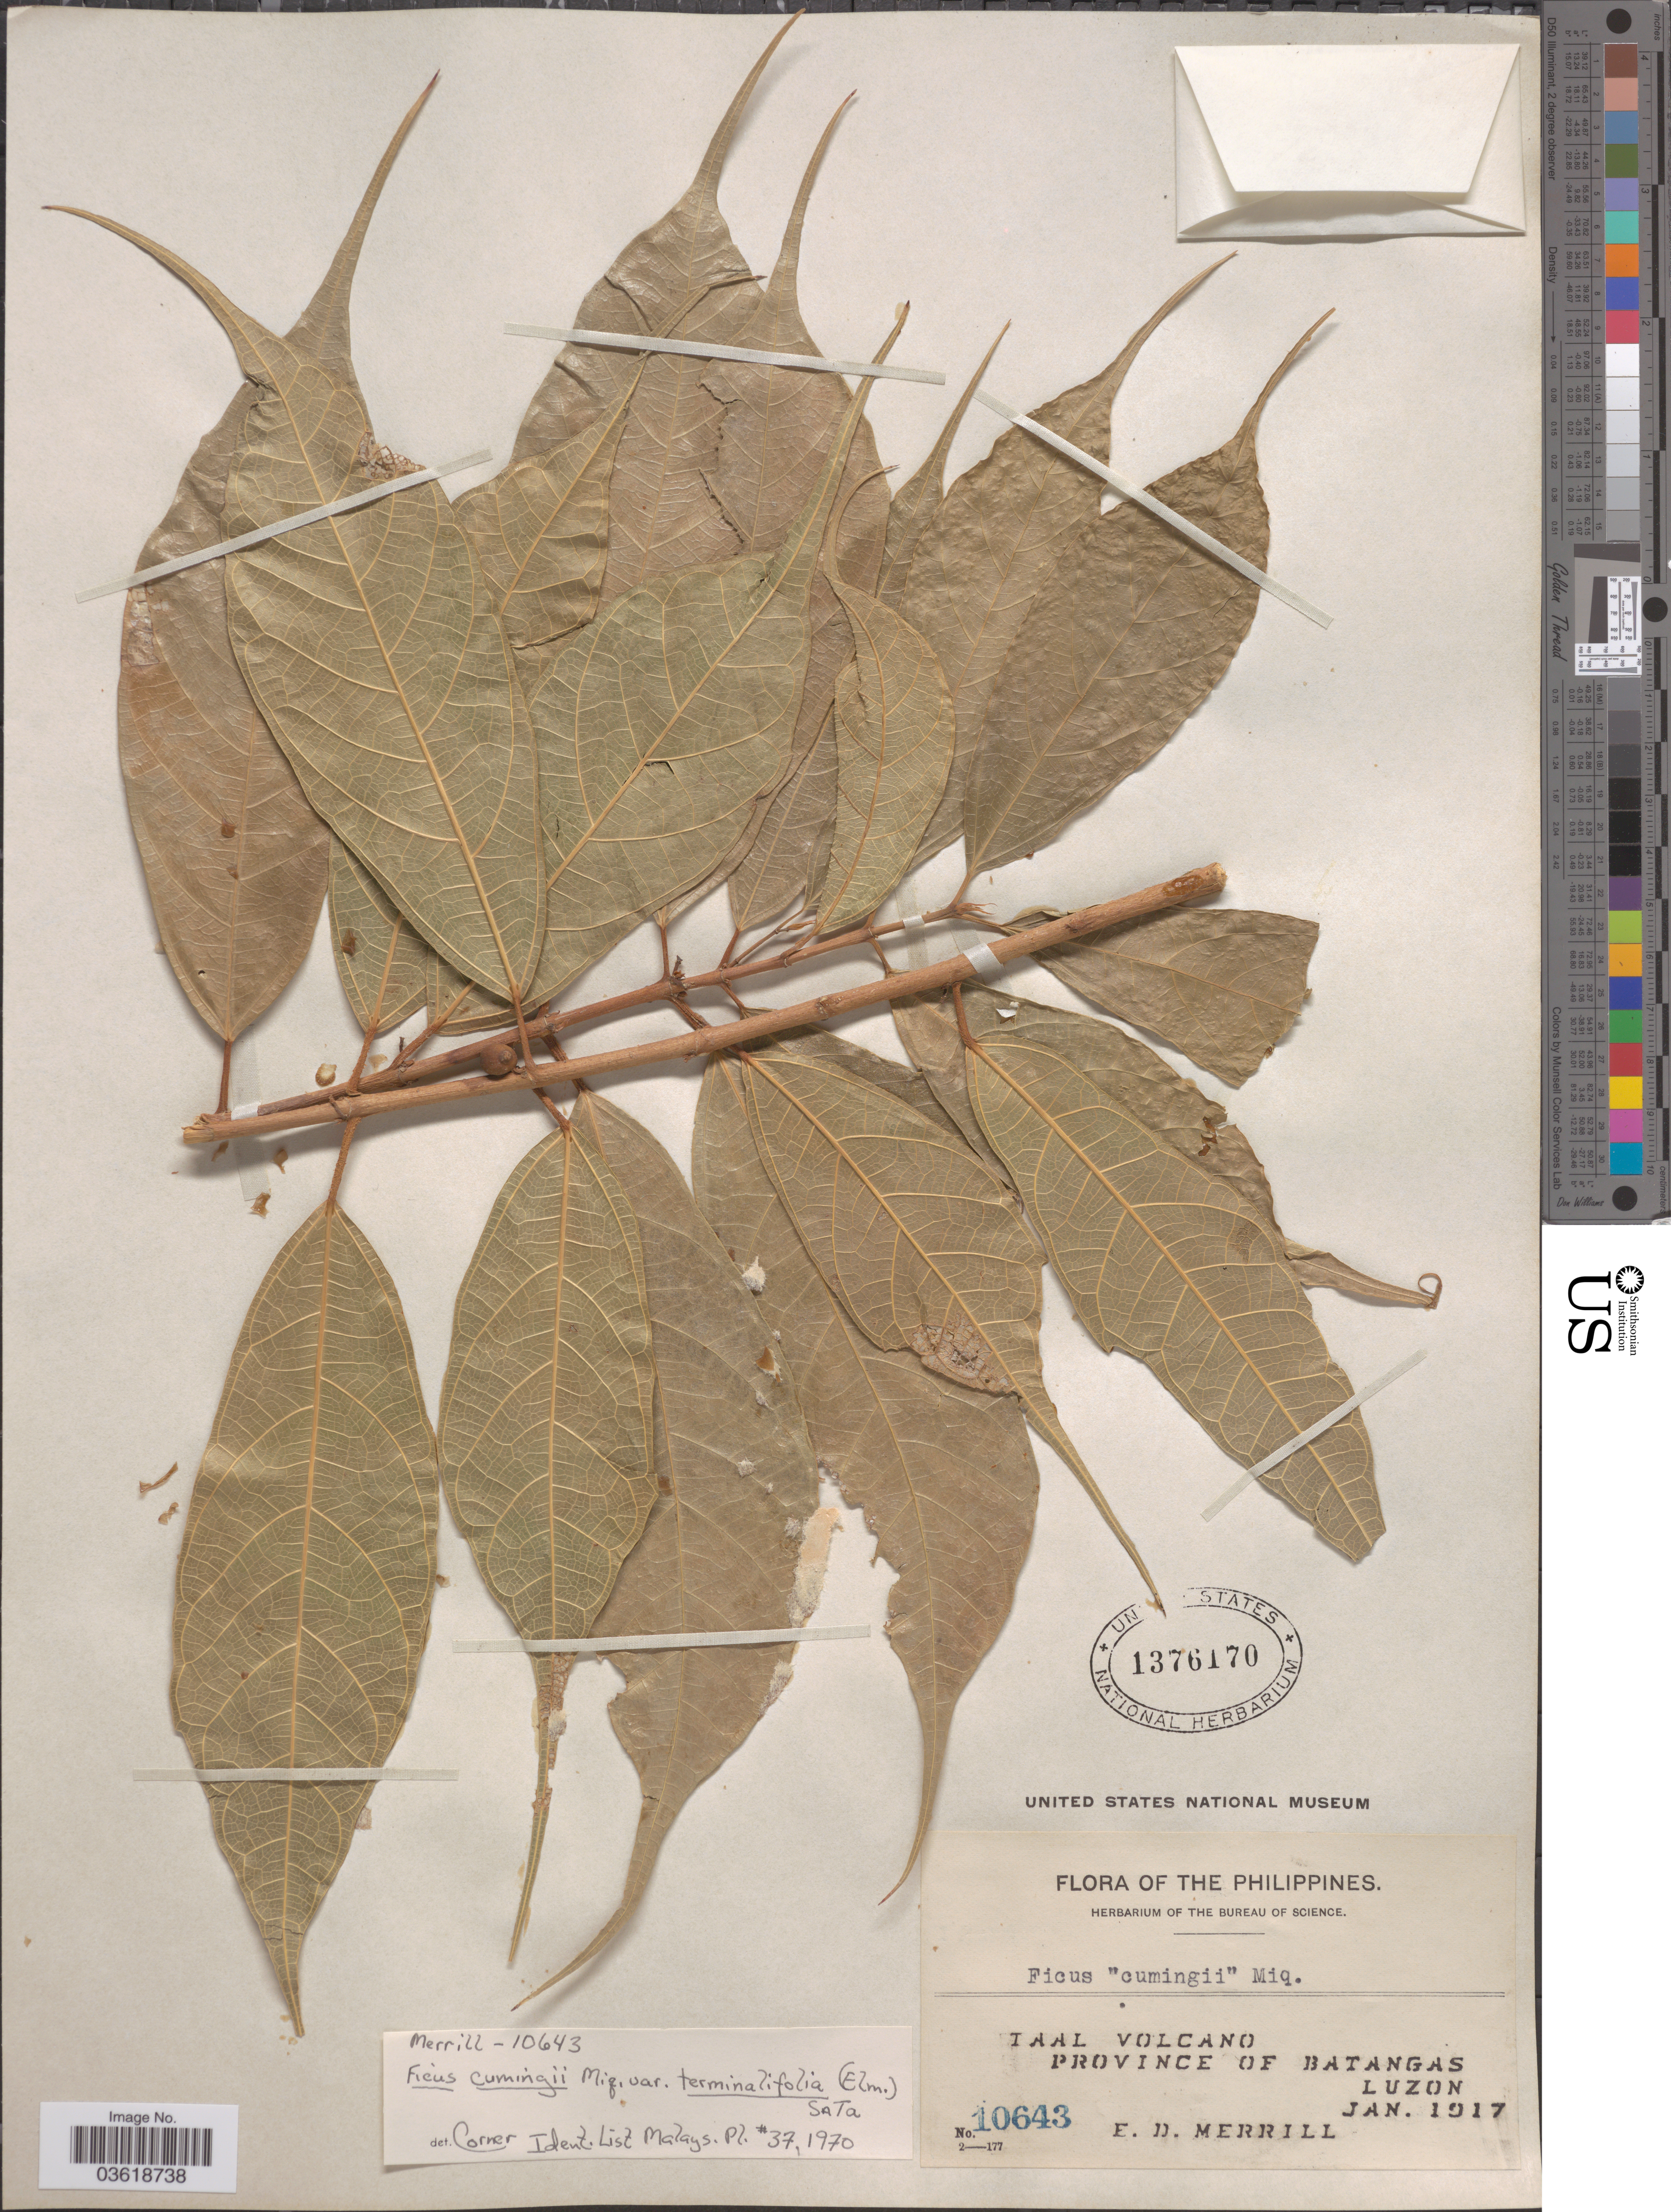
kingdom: Plantae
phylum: Tracheophyta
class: Magnoliopsida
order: Rosales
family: Moraceae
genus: Ficus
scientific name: Ficus terminalifolia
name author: Elmer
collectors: E. D. Merrill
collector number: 10643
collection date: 1917-01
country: Philippines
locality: Taal Volcano. Province of Batangas. Luzon.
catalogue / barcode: US 1376170